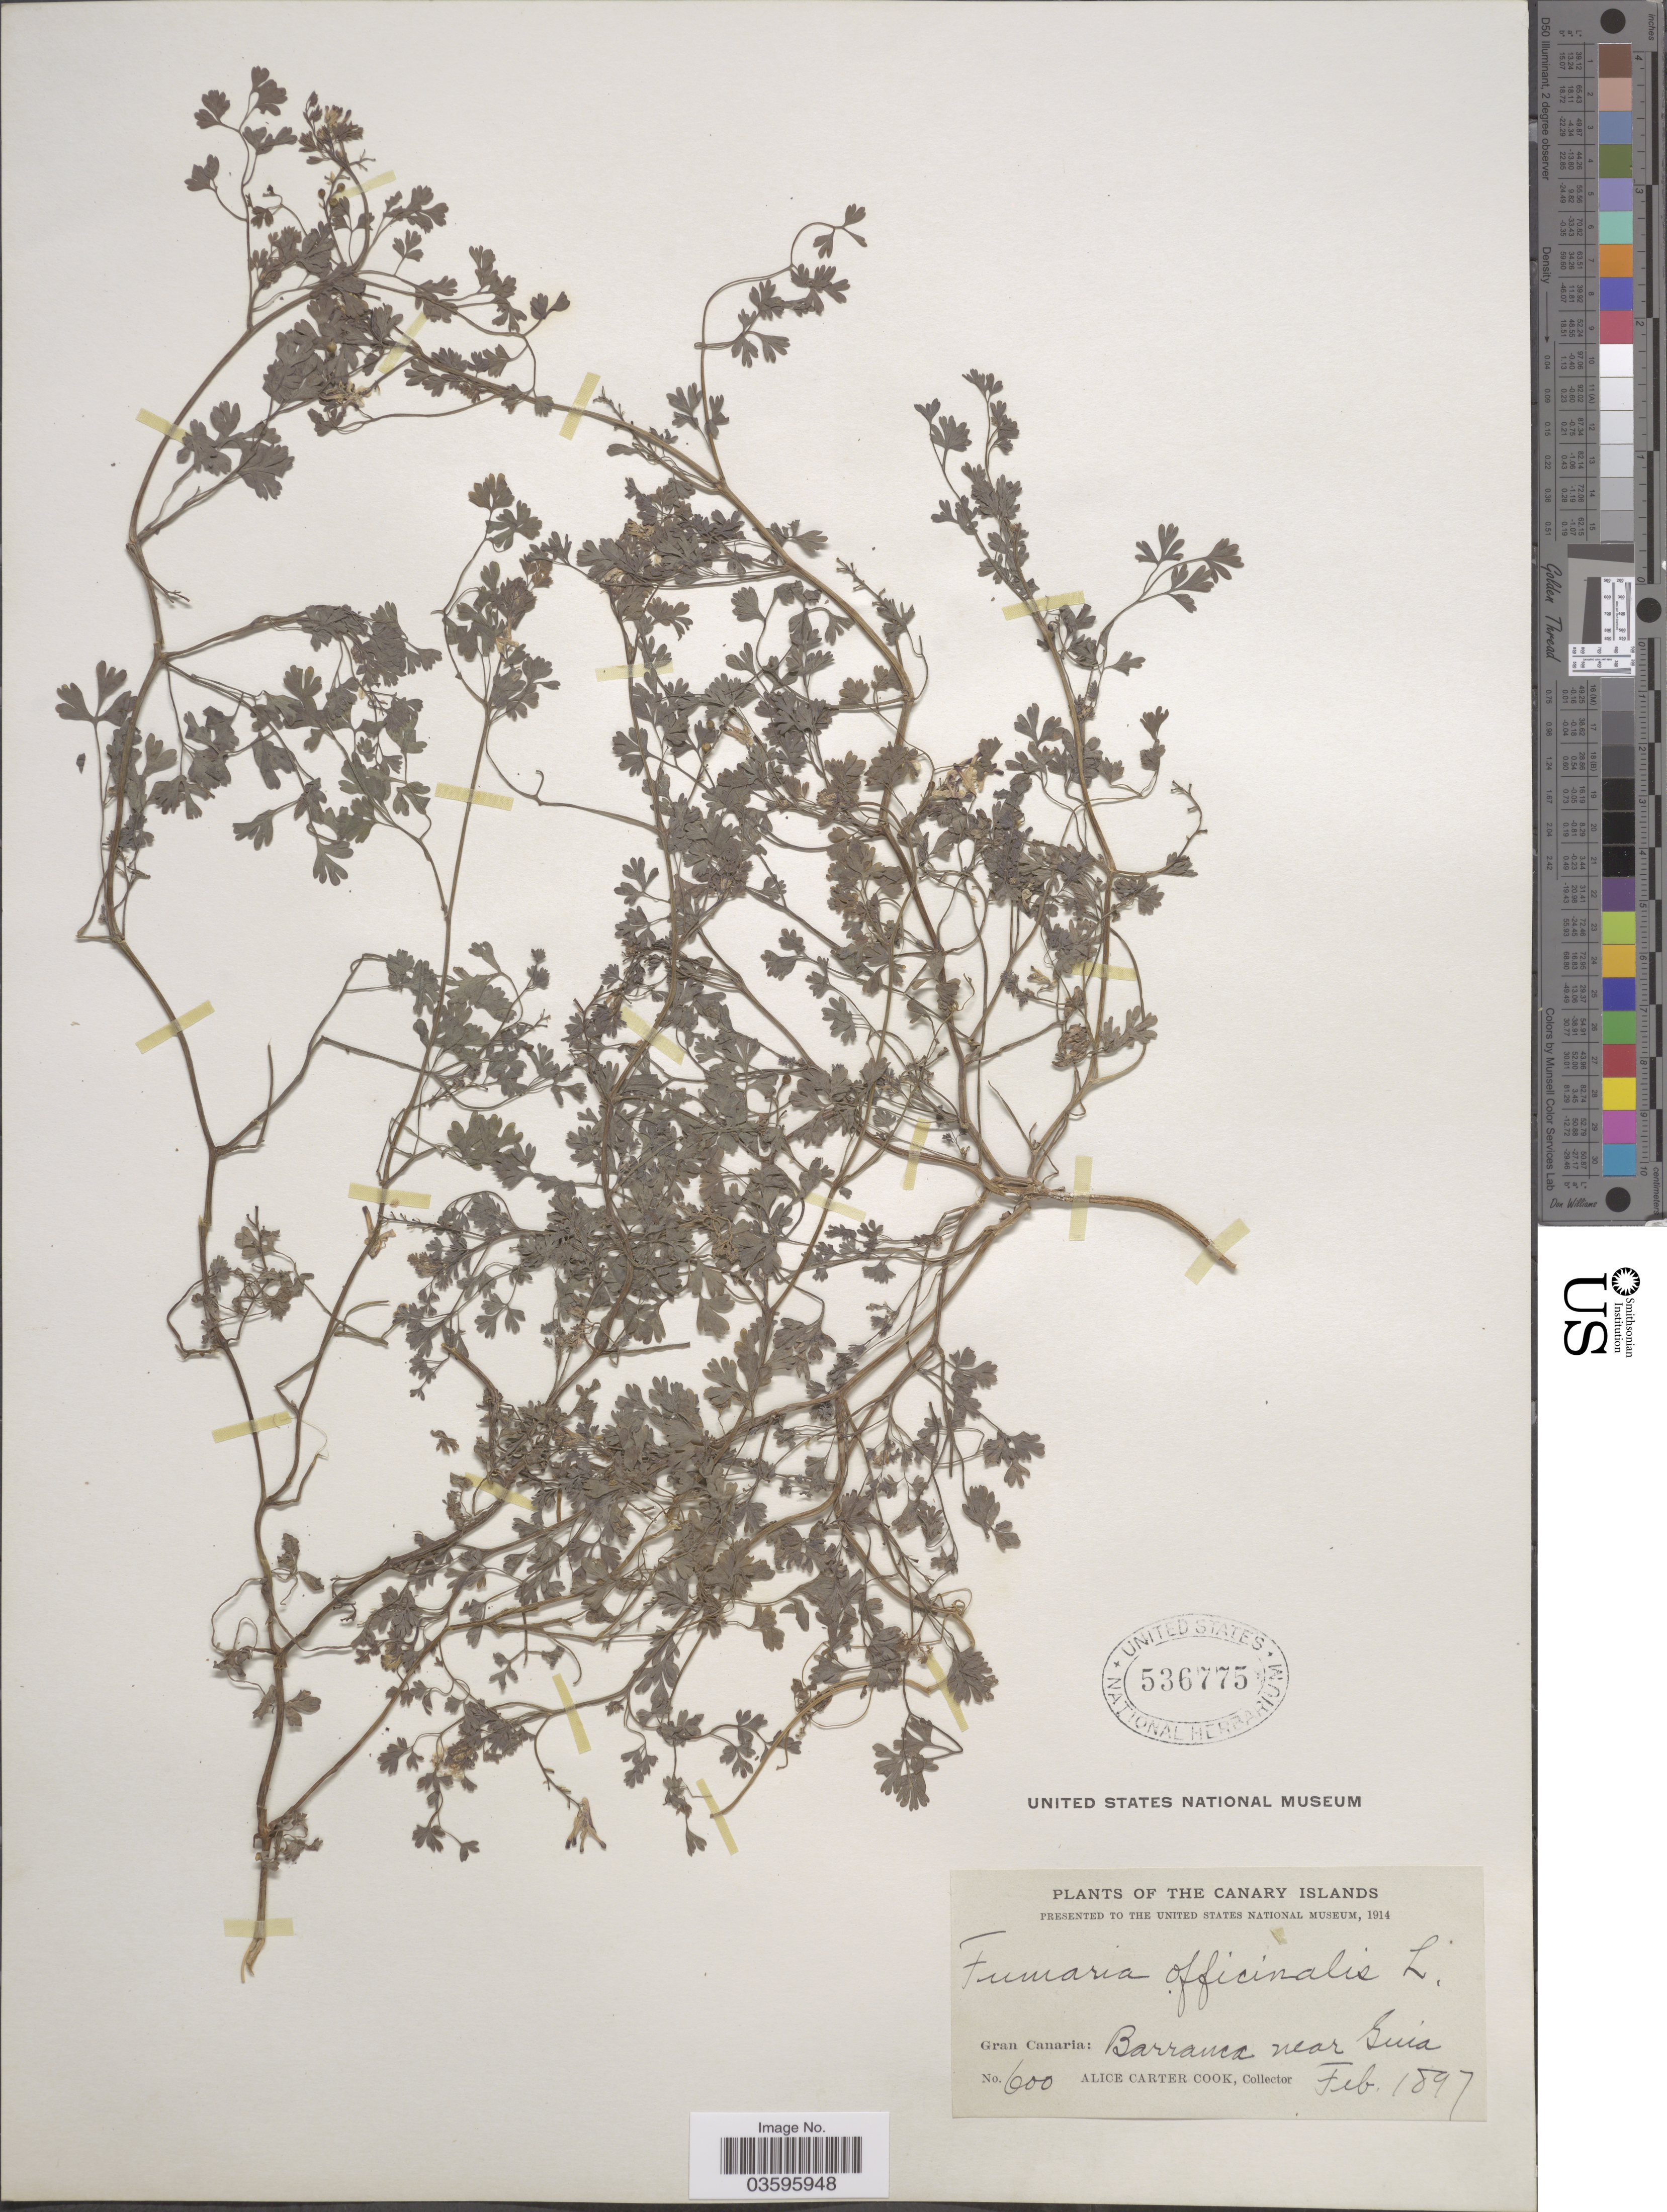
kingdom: Plantae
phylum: Tracheophyta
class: Magnoliopsida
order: Ranunculales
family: Papaveraceae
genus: Fumaria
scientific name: Fumaria officinalis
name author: L.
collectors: Alice C. Cook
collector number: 600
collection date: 1897-02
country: Spain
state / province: Canarias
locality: The Canary Islands. Gran Canaria: Barranca near Guia.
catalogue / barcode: US 536775